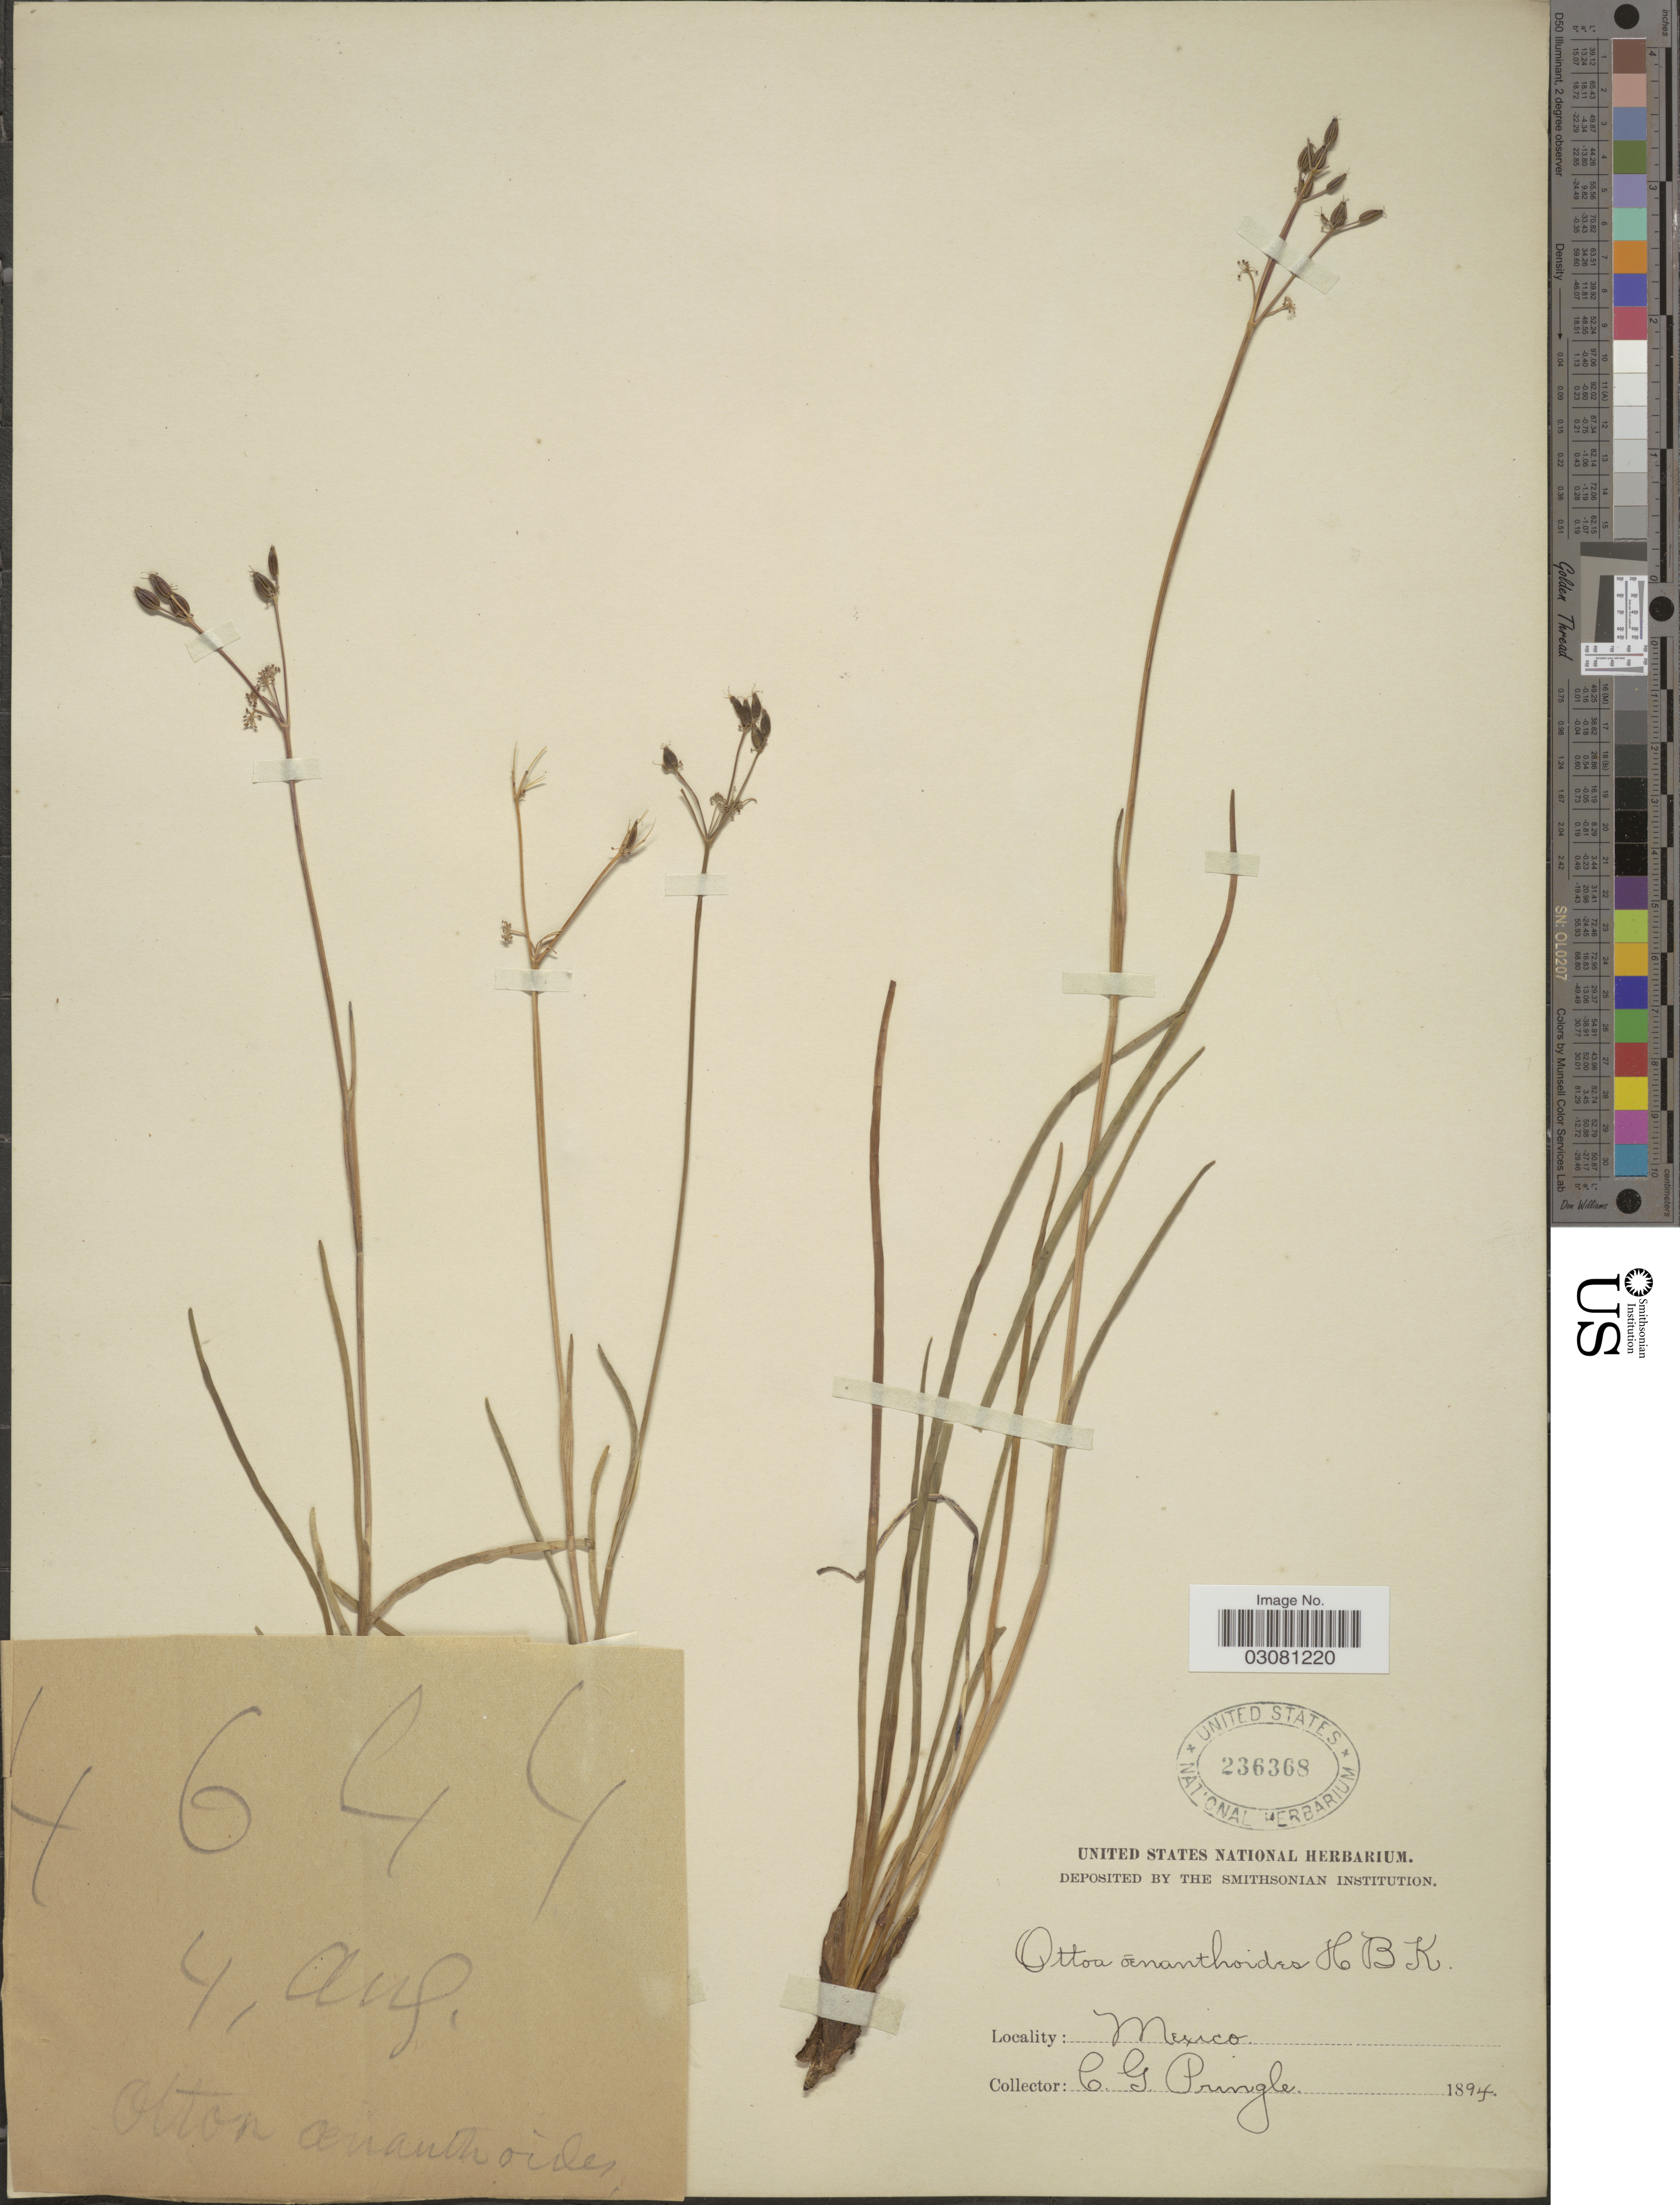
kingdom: Plantae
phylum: Tracheophyta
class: Magnoliopsida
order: Apiales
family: Apiaceae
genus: Ottoa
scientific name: Ottoa oenanthoides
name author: Kunth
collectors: C. G. Pringle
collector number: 4644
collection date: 1894-08-04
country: Mexico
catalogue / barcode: US 236368